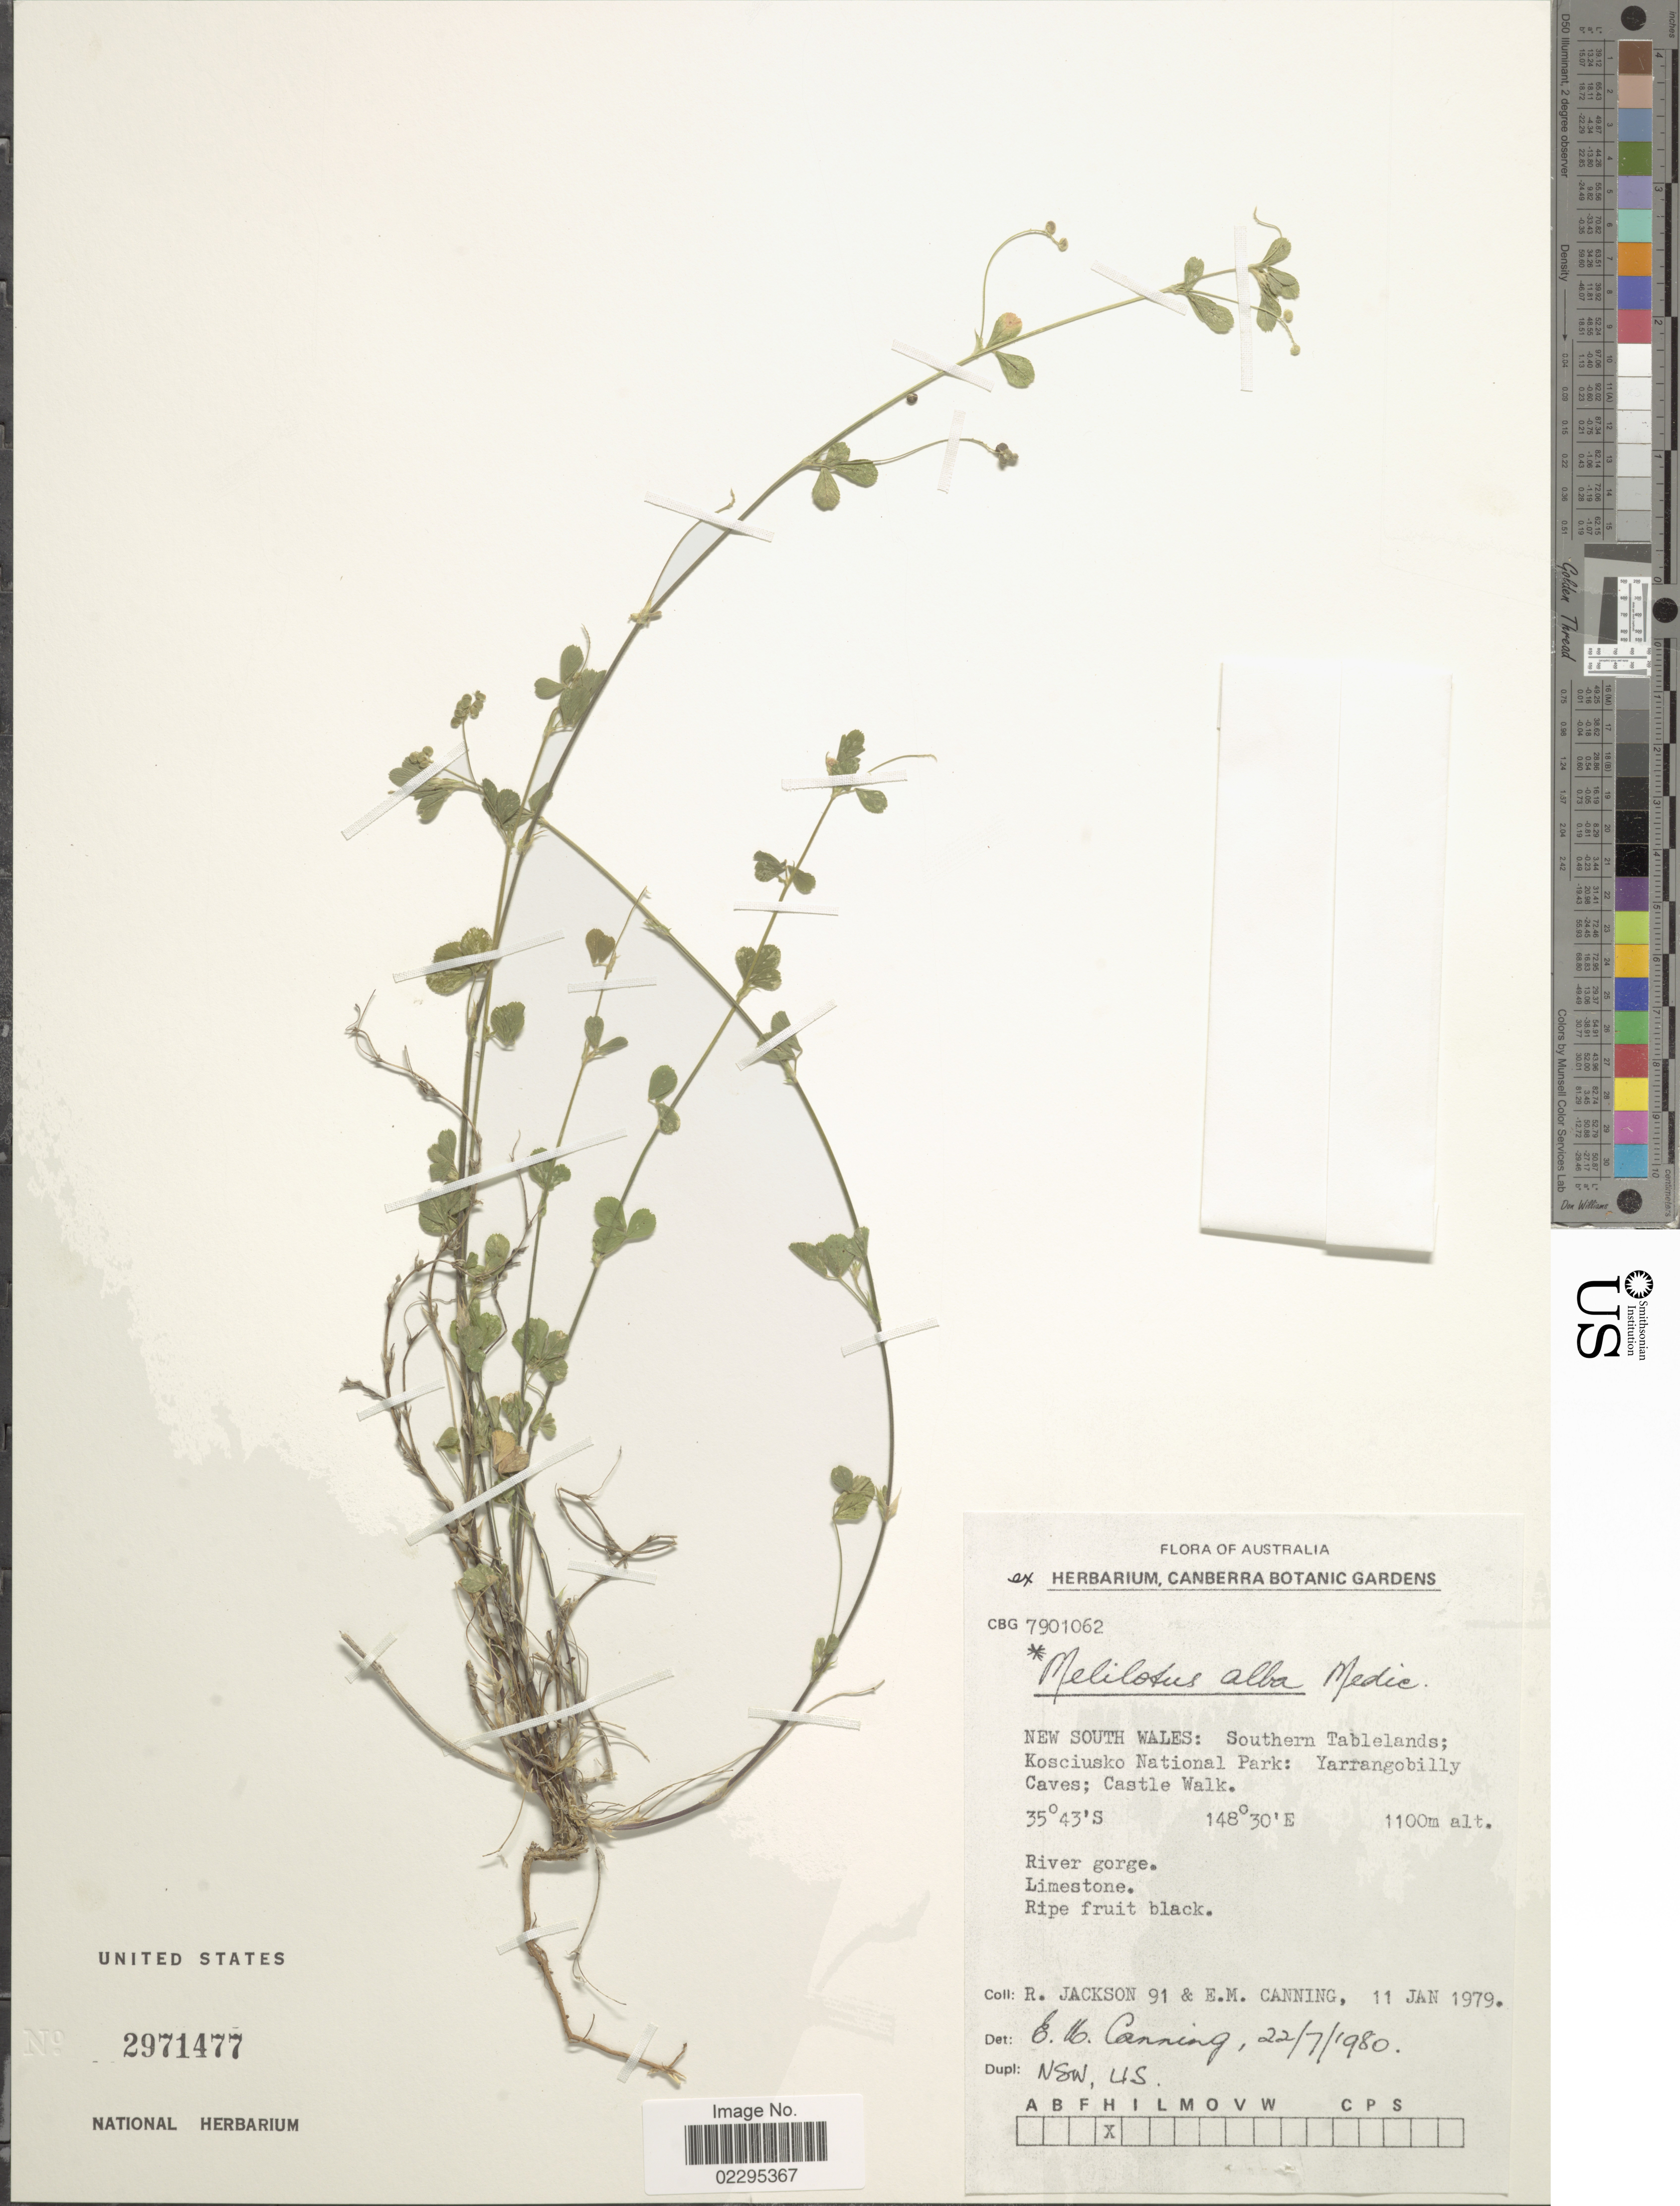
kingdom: Plantae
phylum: Tracheophyta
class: Magnoliopsida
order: Fabales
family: Fabaceae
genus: Melilotus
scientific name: Melilotus albus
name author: Medik.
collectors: R. Jackson & E. Canning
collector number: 91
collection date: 1979-01-11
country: Australia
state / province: New South Wales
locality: New South Wales, Southern Tablelands; Kosciusko National Park: Yarrangobilly Caves; Castle Walk.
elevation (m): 1100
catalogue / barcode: US 2971477